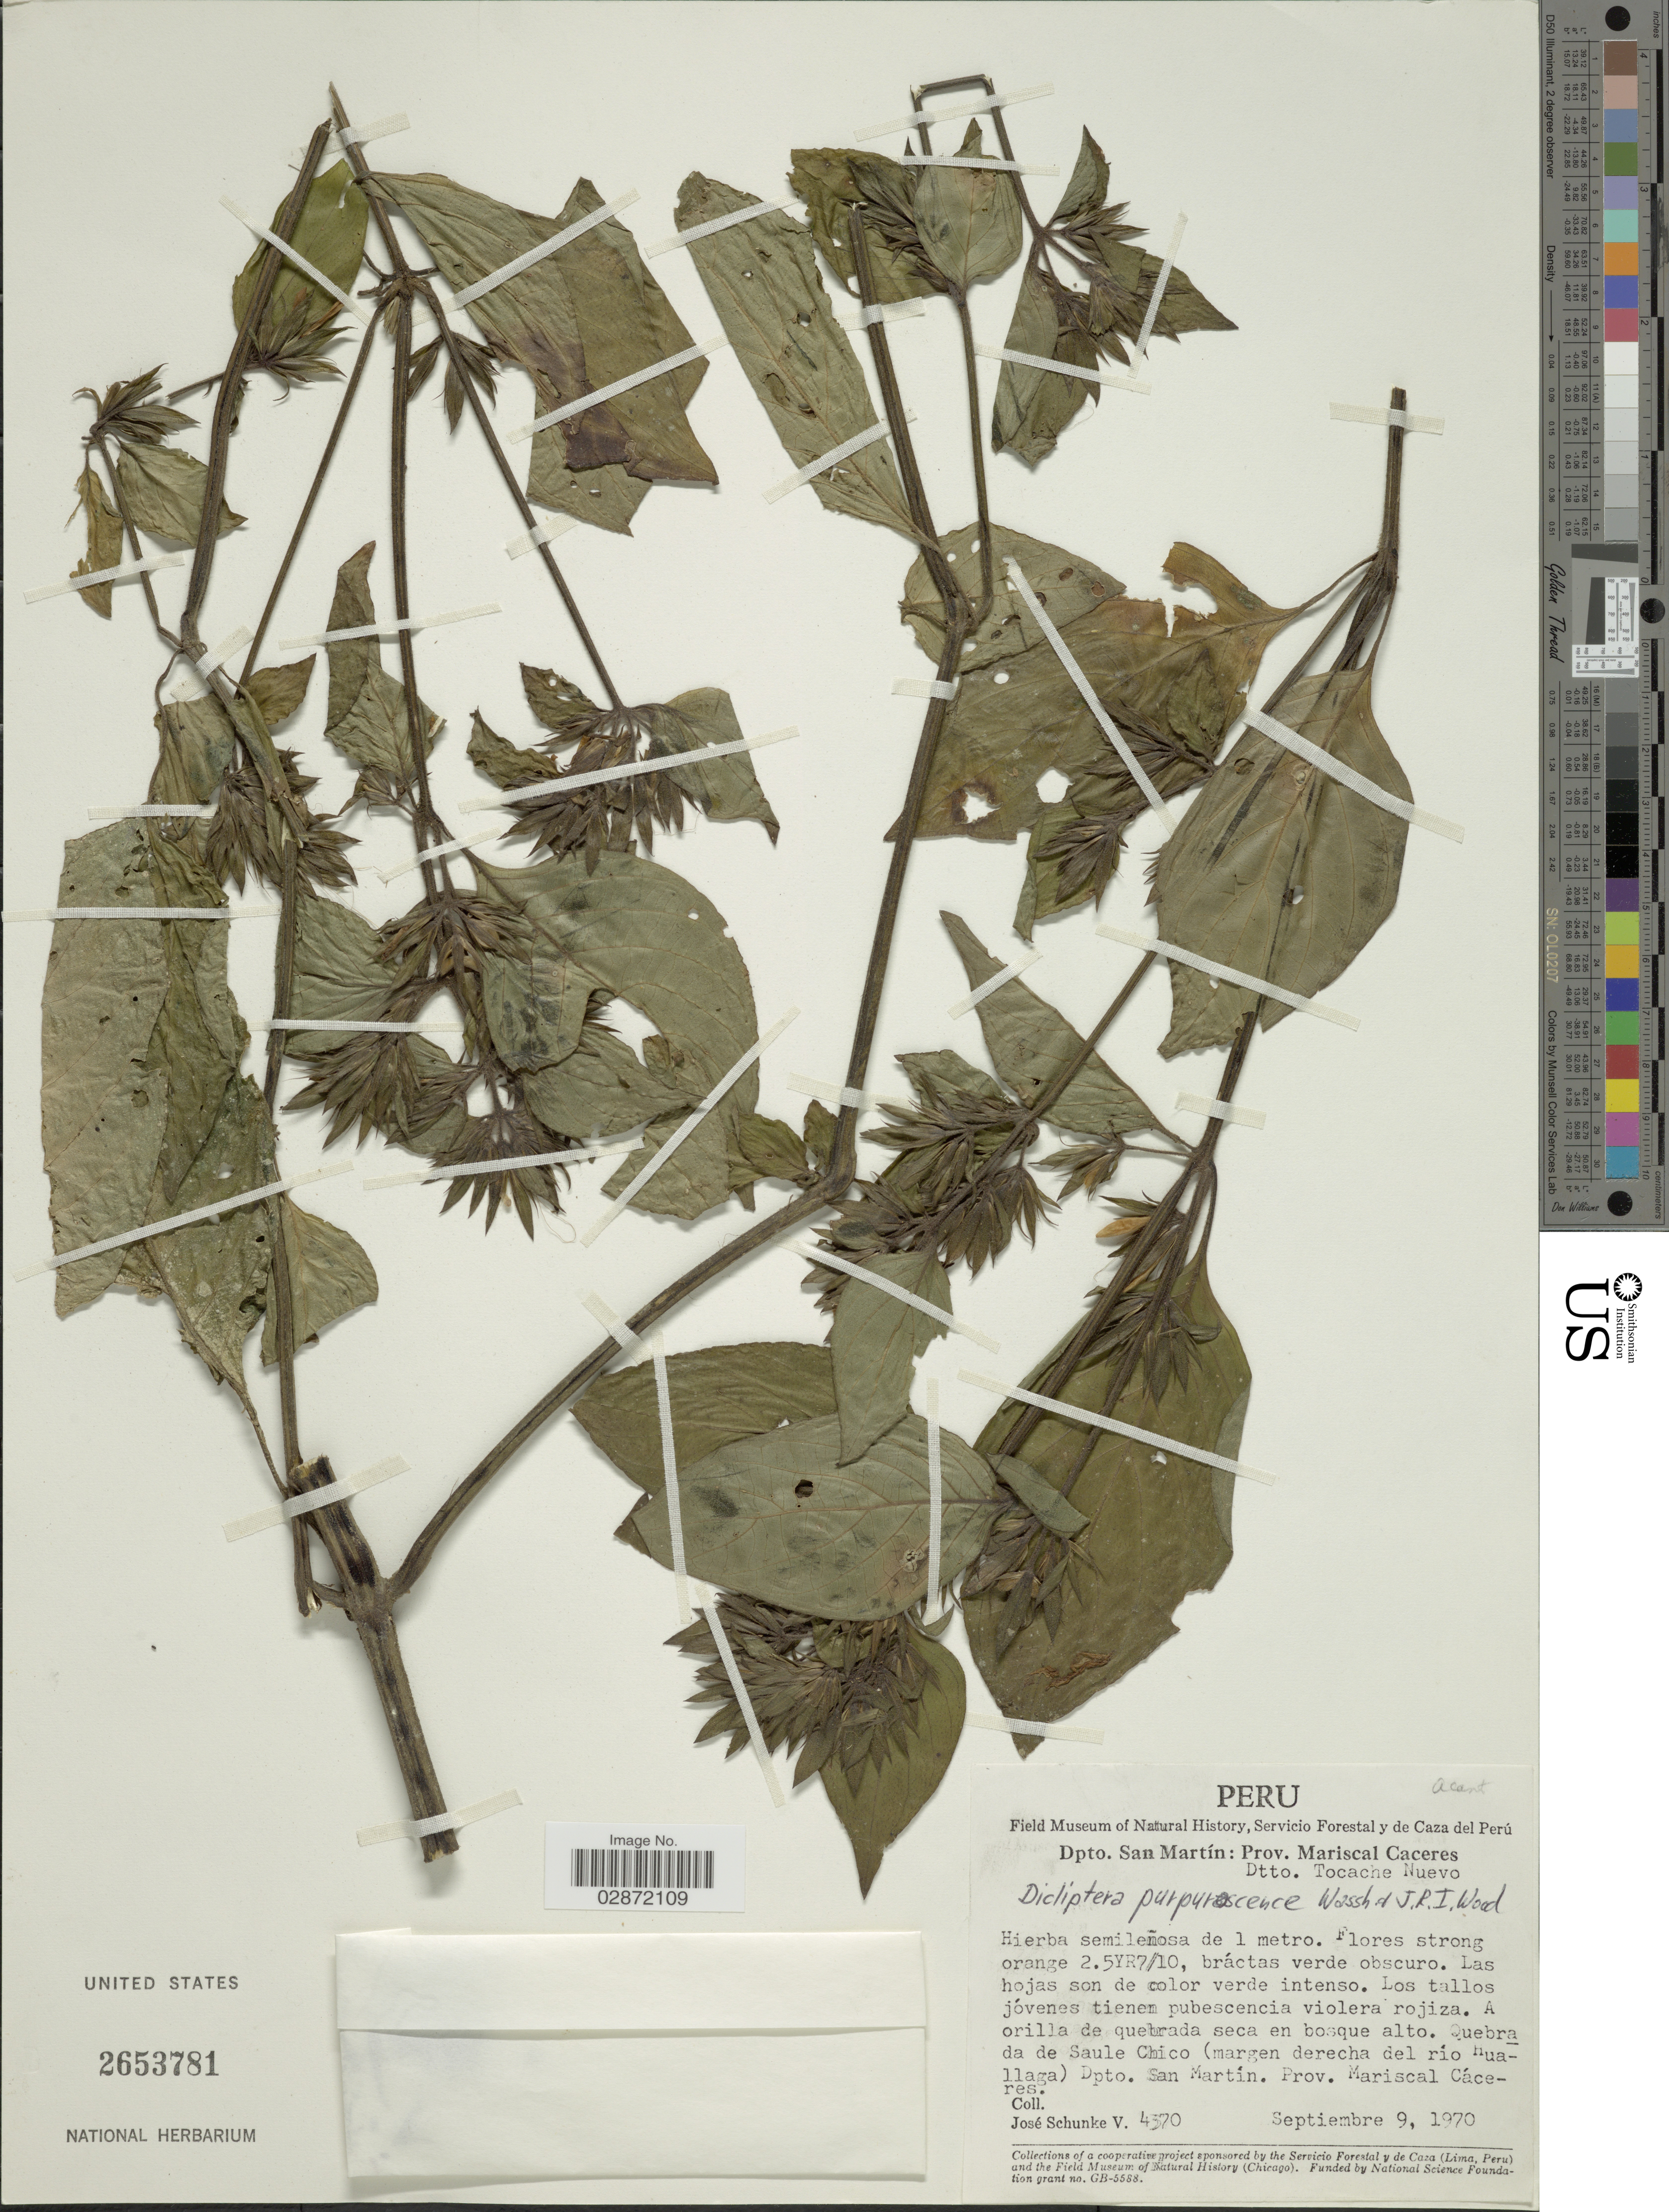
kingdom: Plantae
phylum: Tracheophyta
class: Magnoliopsida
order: Lamiales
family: Acanthaceae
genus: Dicliptera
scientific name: Dicliptera purpurascens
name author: Wassh. & J.R.I. Wood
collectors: J. Schunke Vigo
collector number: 4370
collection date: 1970-09-09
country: Peru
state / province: San Martín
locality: Dpto. San Martín: Prov. Mariscal Caceres. Dtto. Tocache Nuevo. Quebrada de Saule Chico (margen derecha del río Huallaga).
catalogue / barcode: US 2653781